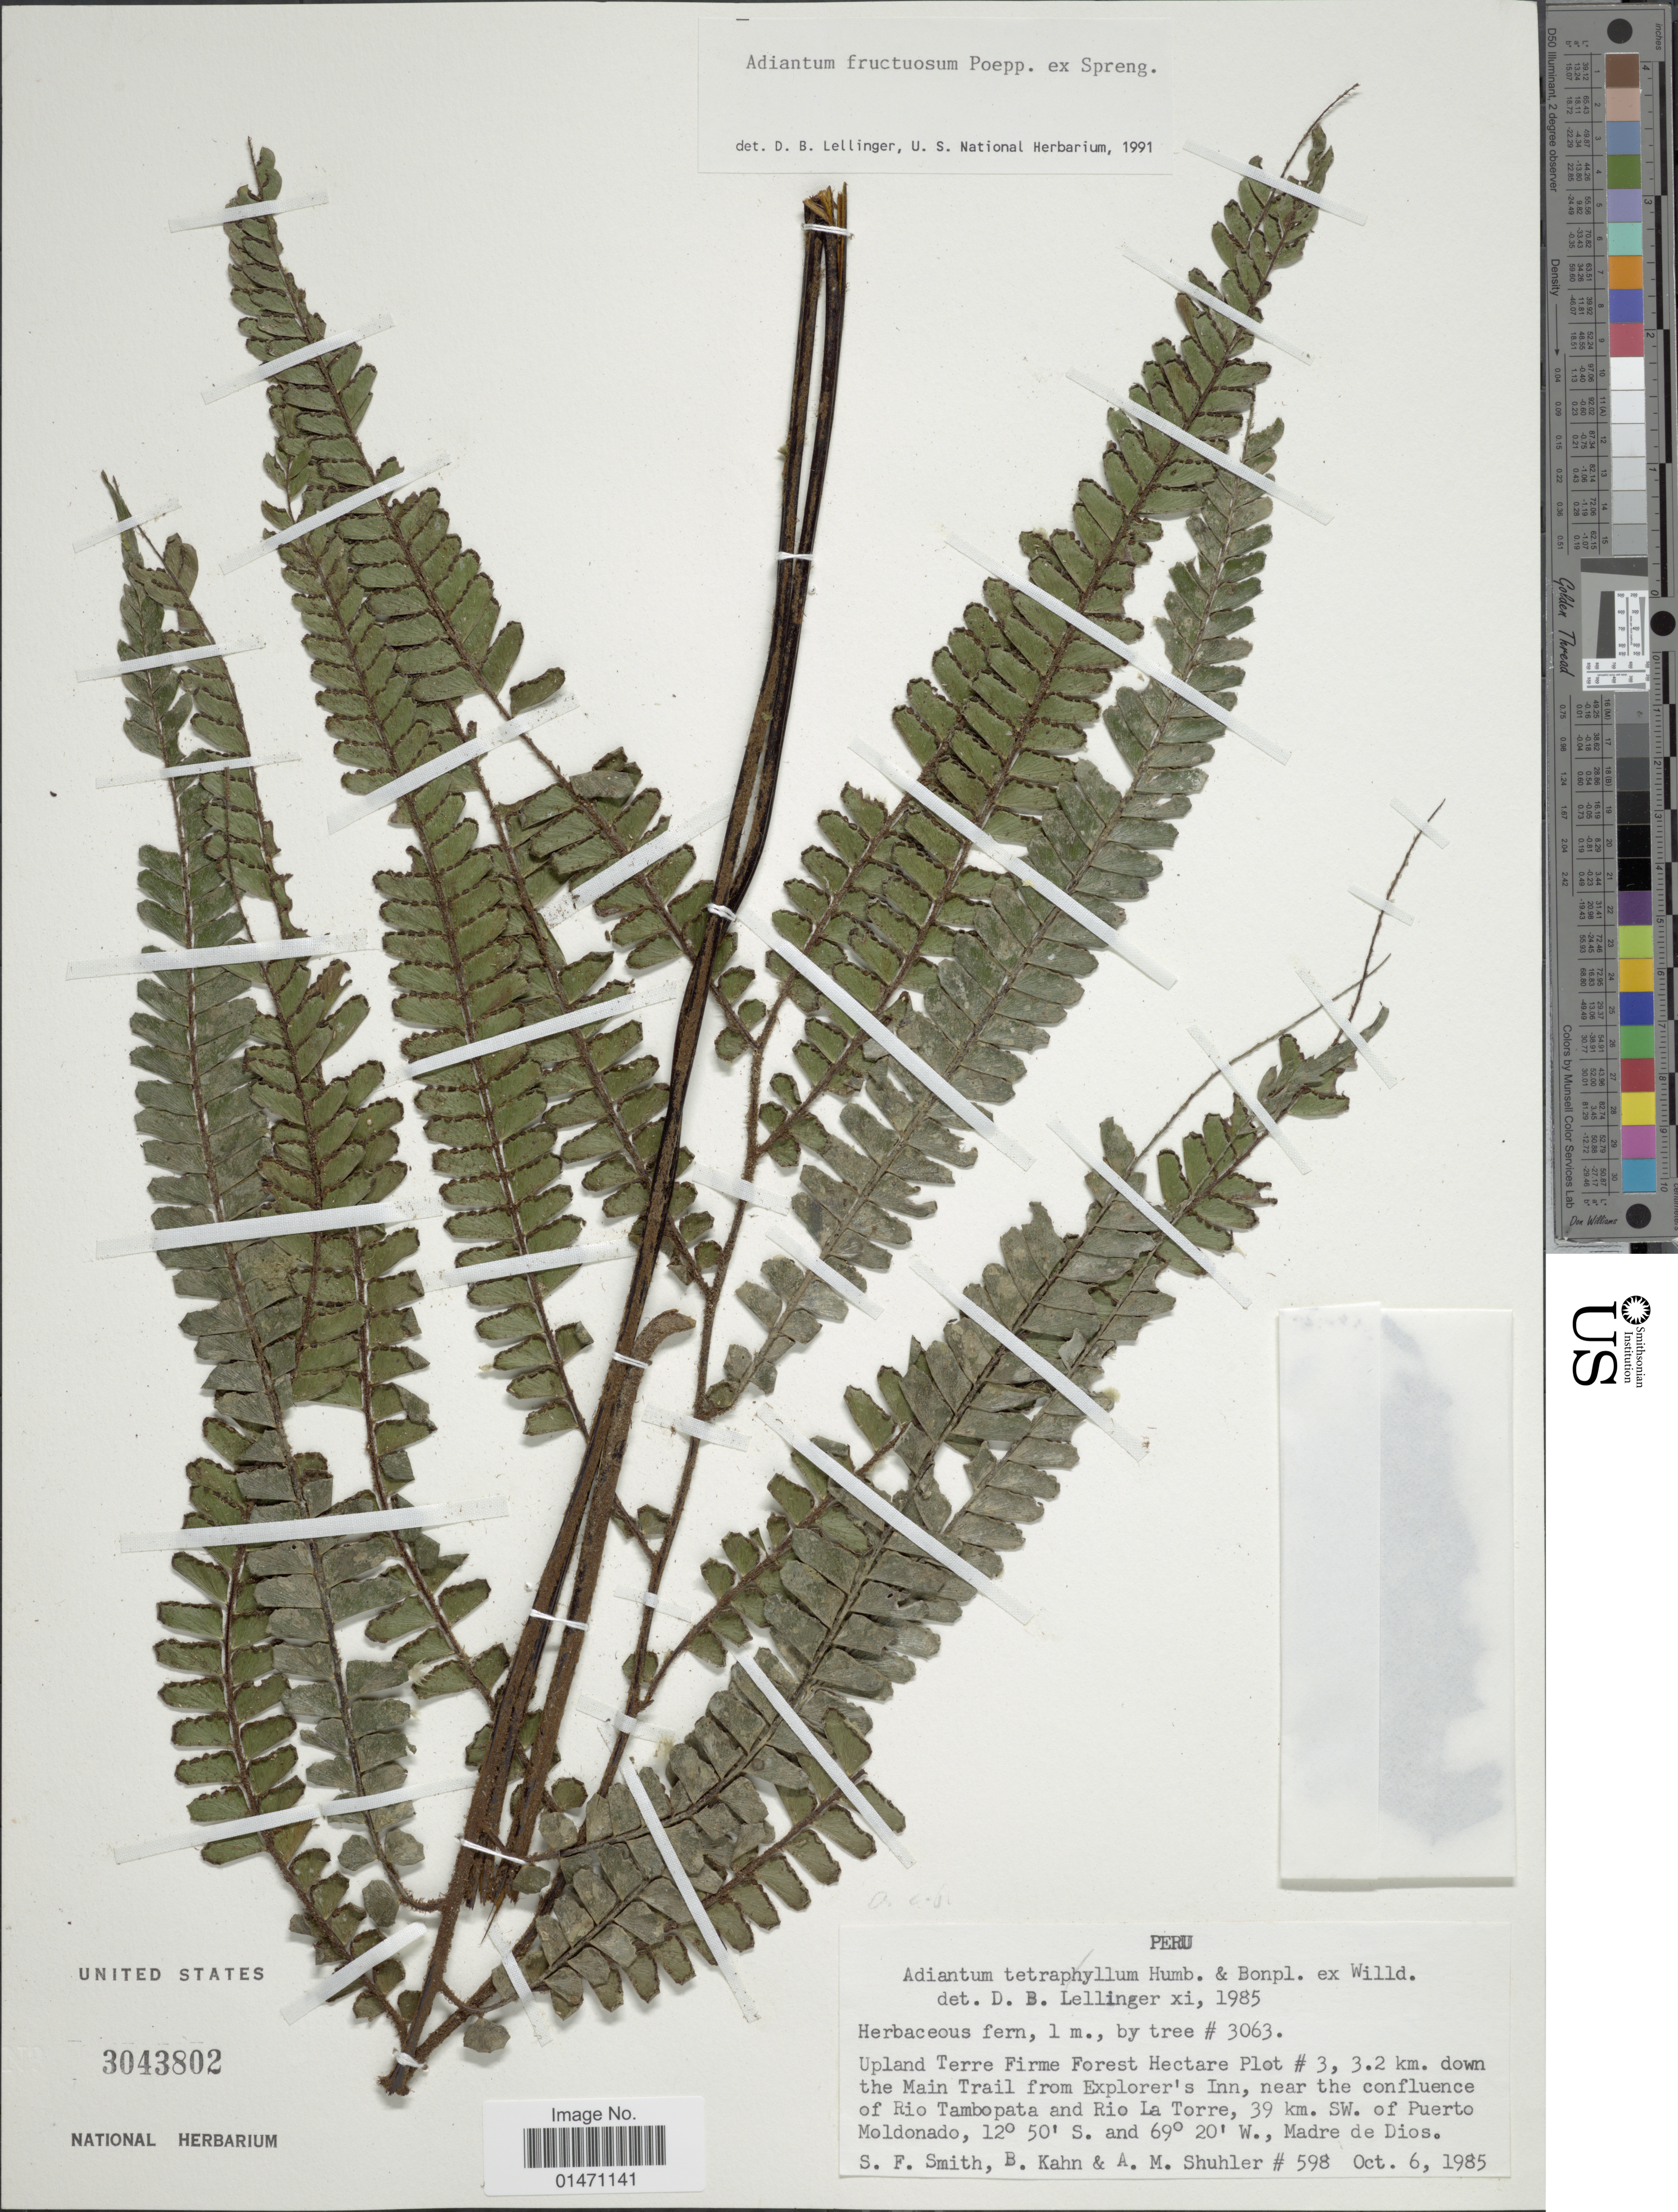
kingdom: Plantae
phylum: Tracheophyta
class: Polypodiopsida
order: Polypodiales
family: Pteridaceae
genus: Adiantum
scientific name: Adiantum 'plowmanii'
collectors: S.F. Smith, B. Kahn & A. Shuhler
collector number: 598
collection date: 1985-10-06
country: Peru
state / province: Madre de Dios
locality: Upland Terre firme forest hectare plot # 3, 3.2km down the Main Trail from Explorer's Inn, near the confluence of Rio Tambopata and Rio La Torre, 39 km SW of Puerto Moldanado, Madre de Dios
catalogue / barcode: US 3043802